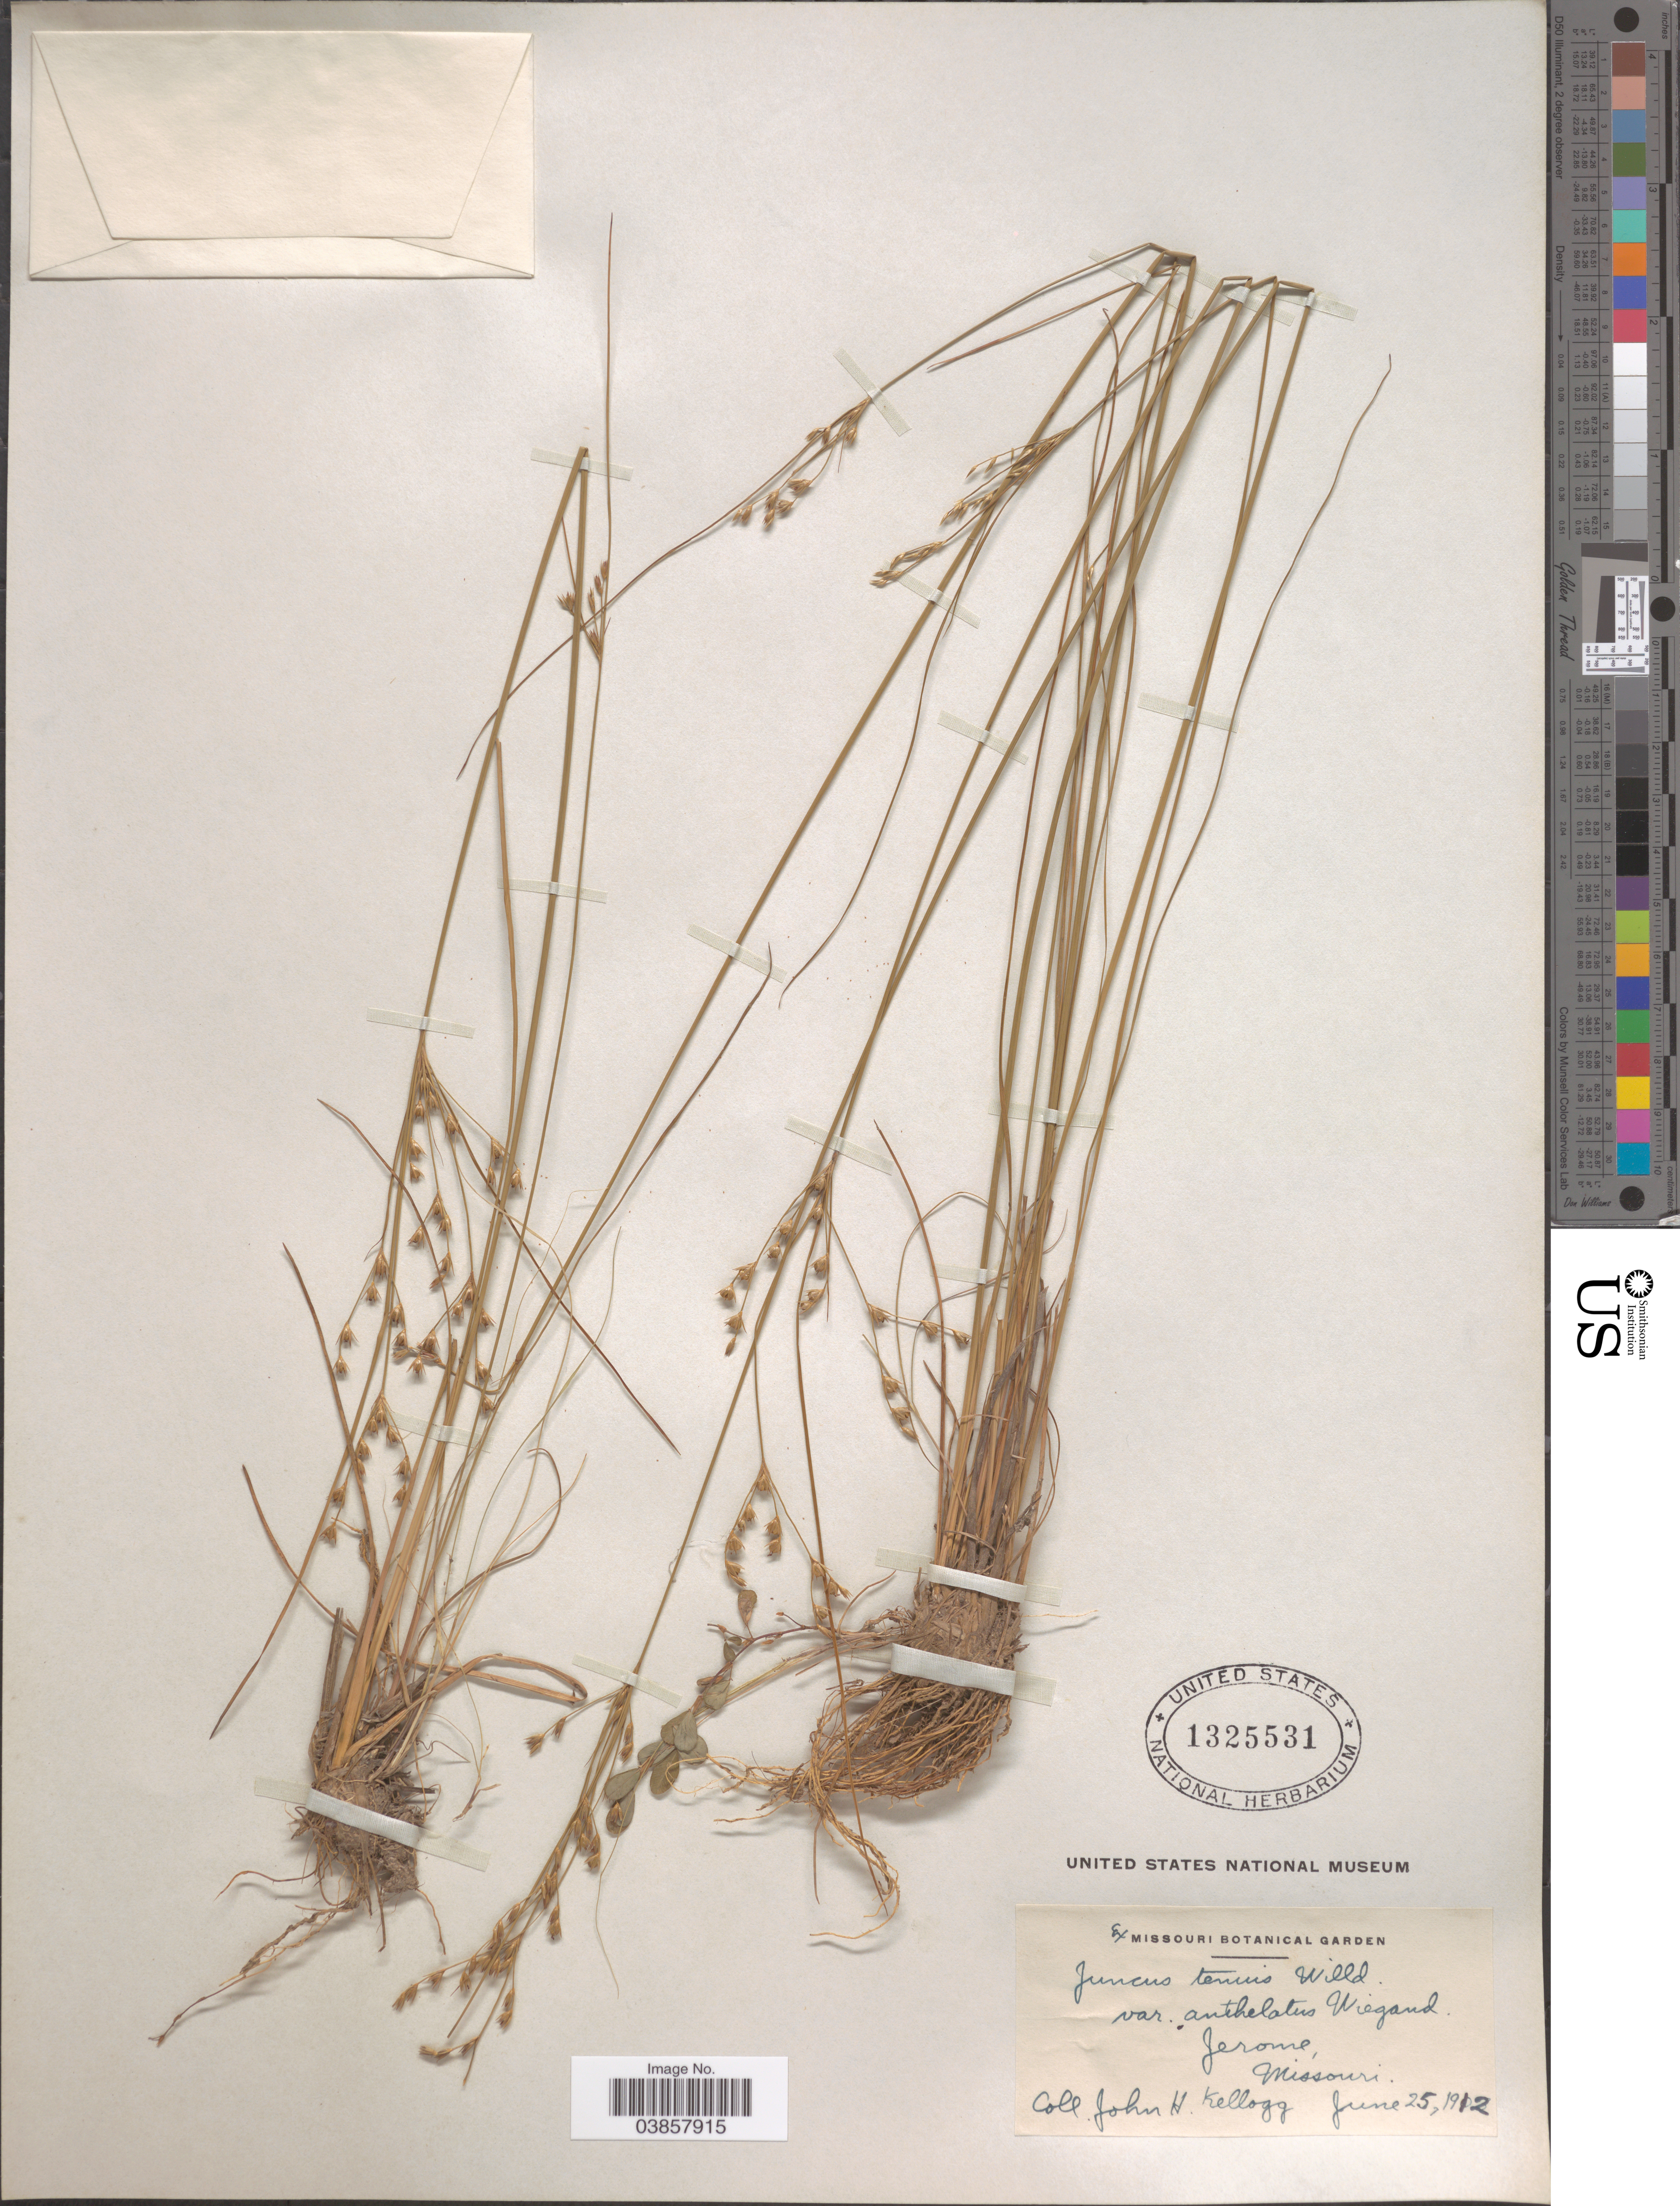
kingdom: Plantae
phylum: Tracheophyta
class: Liliopsida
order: Poales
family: Juncaceae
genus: Juncus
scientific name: Juncus tenuis f. anthelatus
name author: (Wiegand) F.J. Herm.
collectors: J. H. Kellogg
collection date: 1912-06-25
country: United States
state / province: Missouri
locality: Jerome.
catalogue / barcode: US 1325531